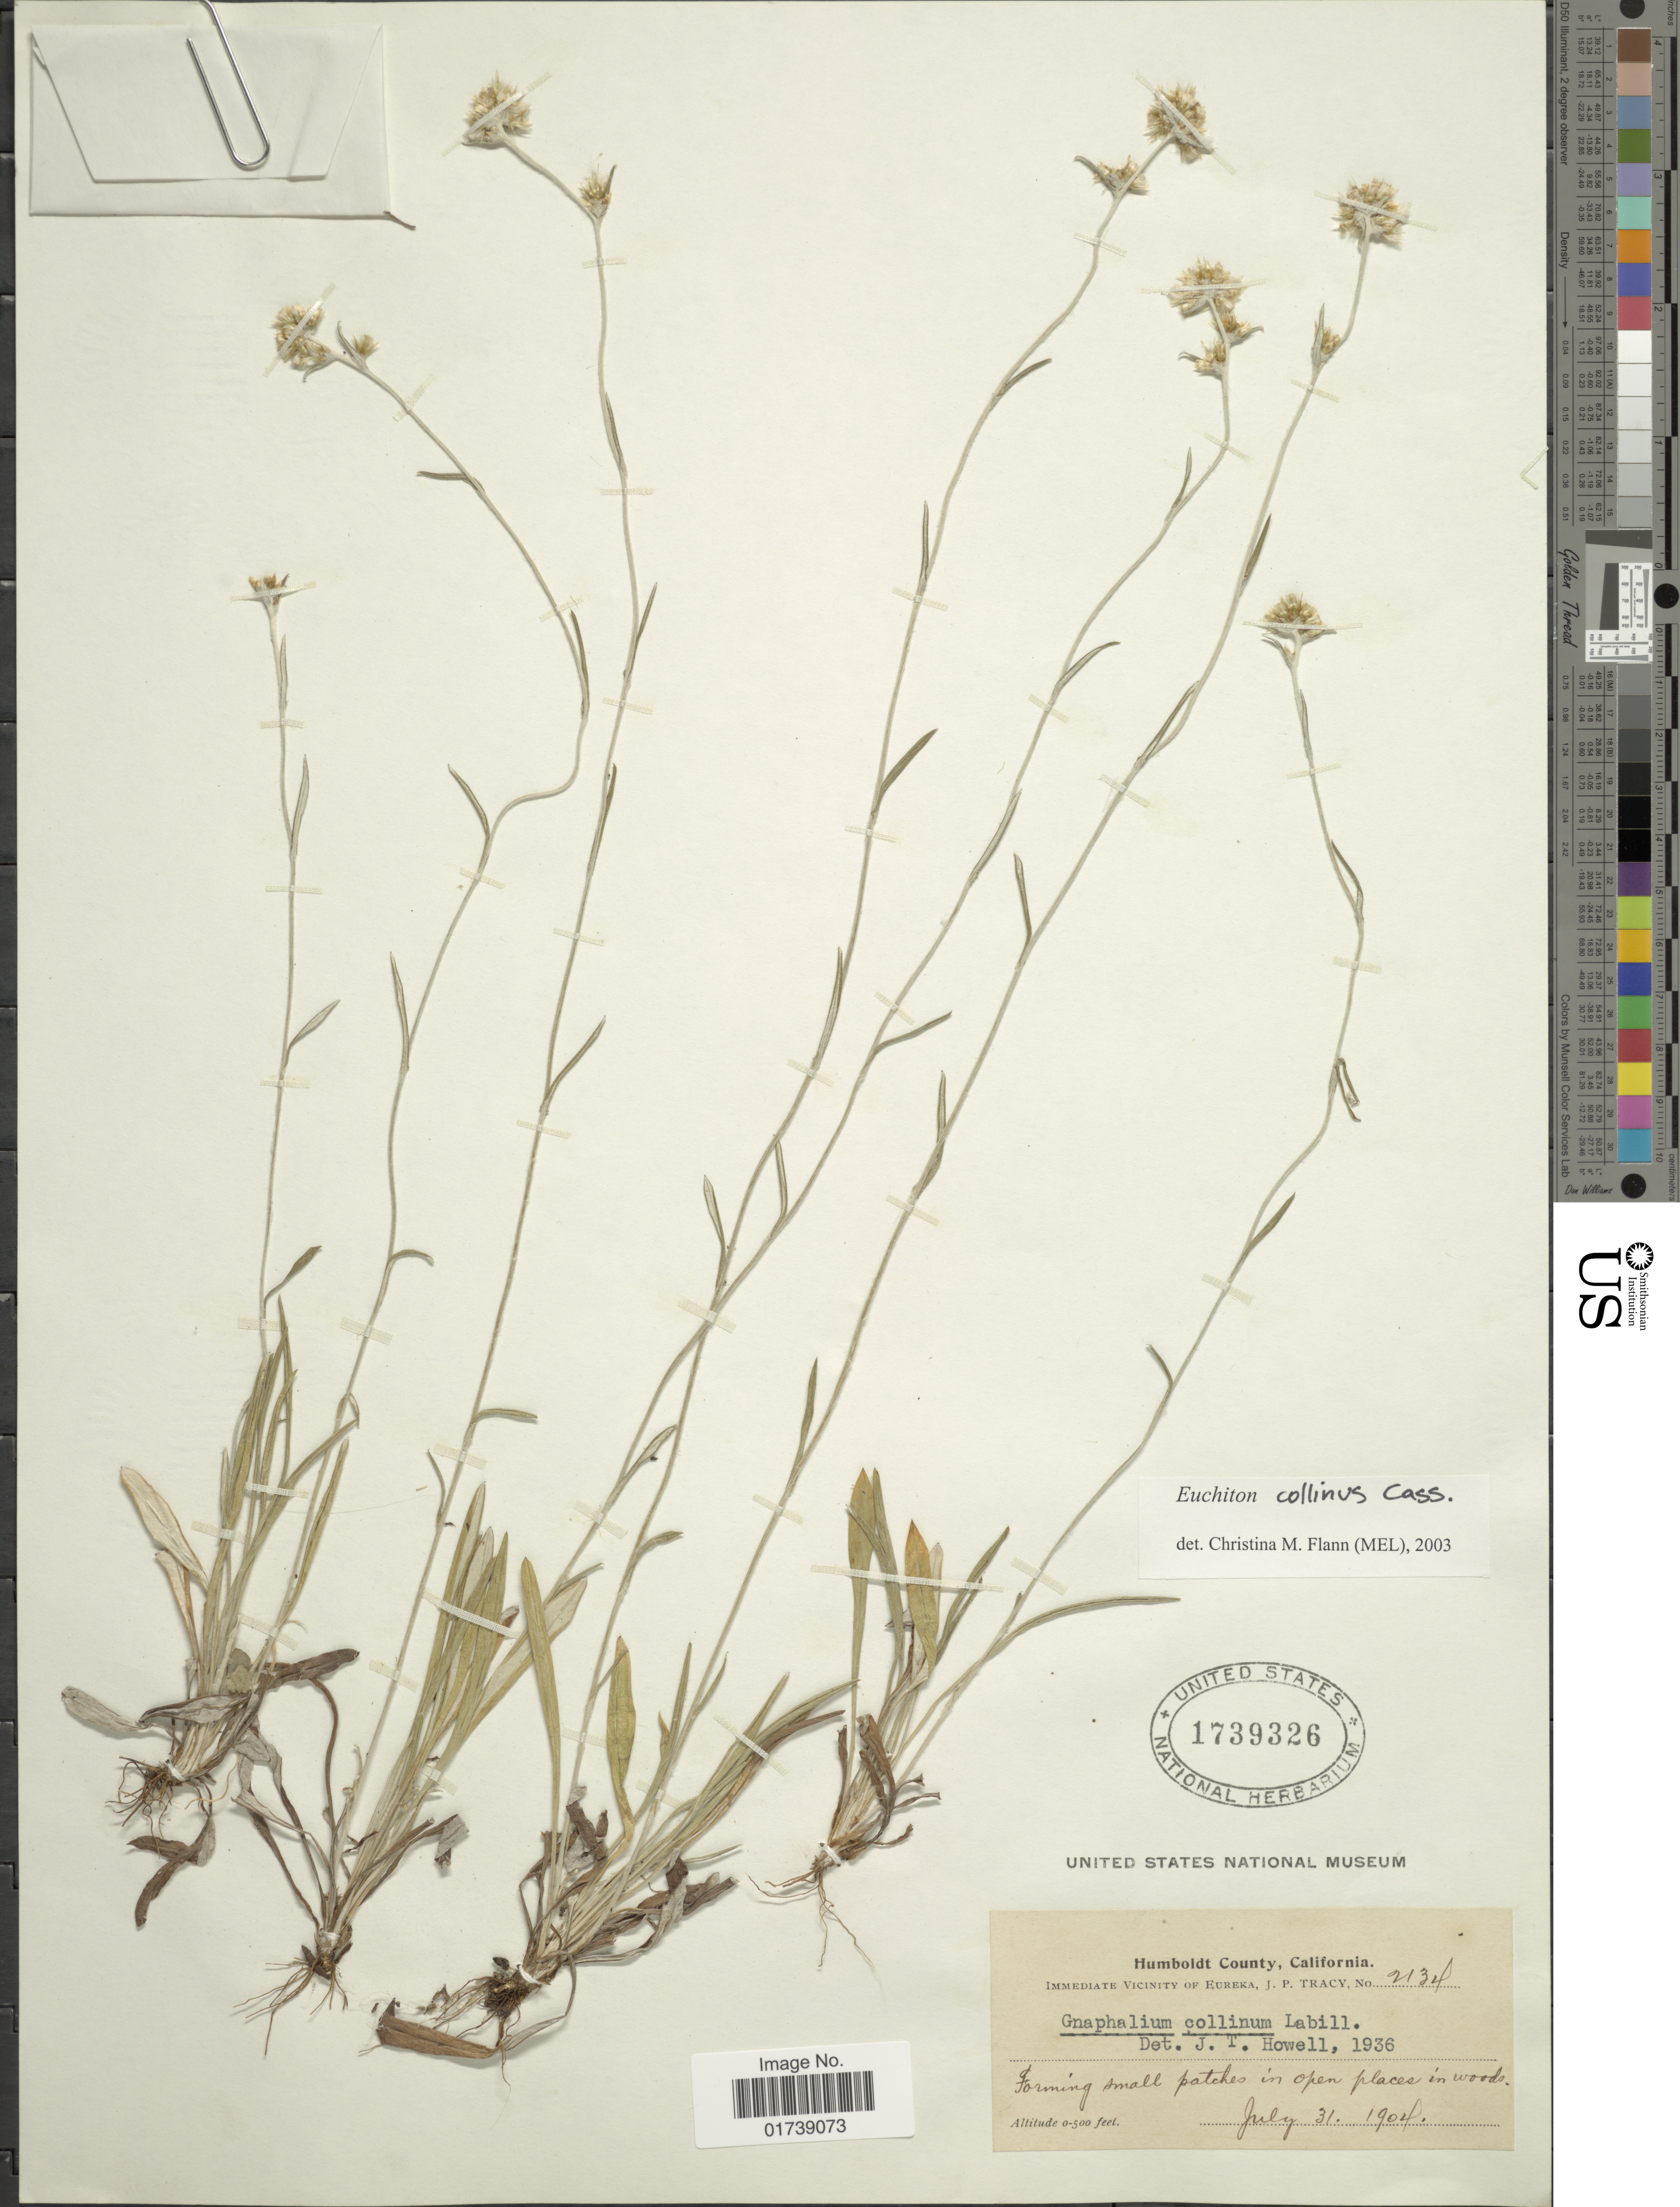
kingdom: Plantae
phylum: Tracheophyta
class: Magnoliopsida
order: Asterales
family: Asteraceae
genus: Euchiton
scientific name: Euchiton collinus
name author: Cass.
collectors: J. Tracy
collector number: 2134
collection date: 1904-07-31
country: United States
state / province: California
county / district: Humboldt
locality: Humboldt County, Vicinity of Eureka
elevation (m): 0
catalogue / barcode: US 1739326